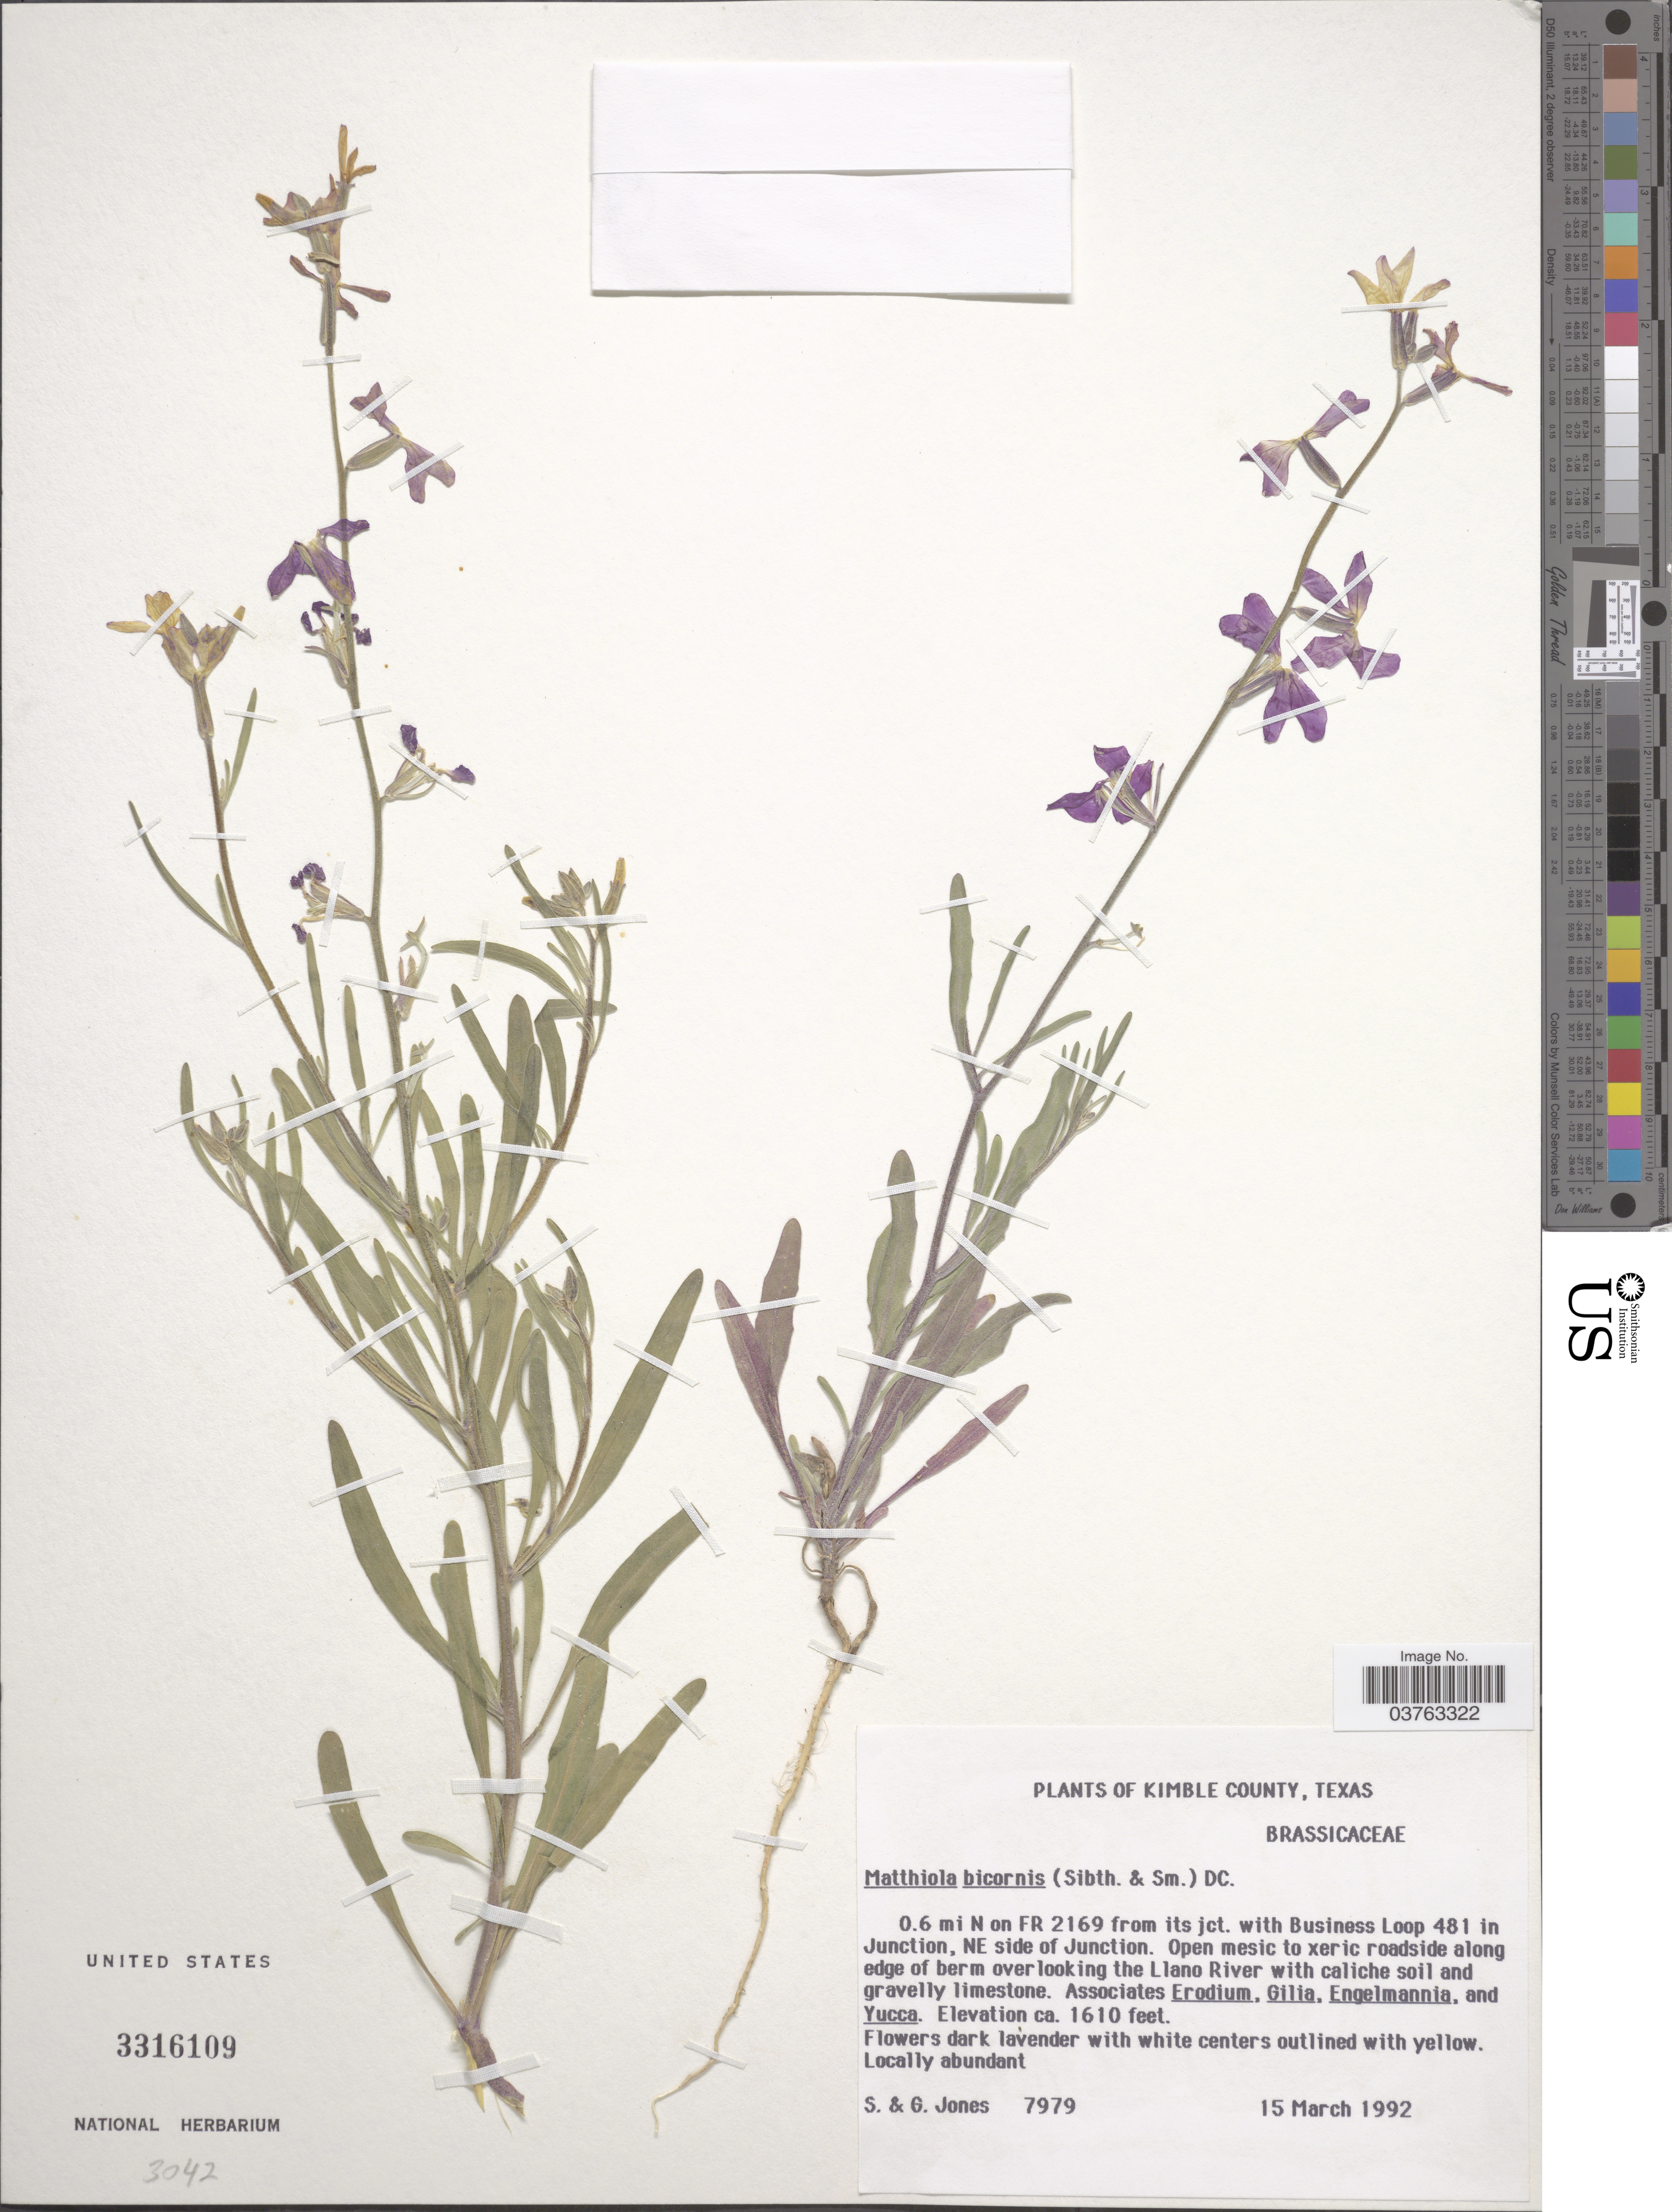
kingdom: Plantae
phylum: Tracheophyta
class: Magnoliopsida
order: Brassicales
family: Brassicaceae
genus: Matthiola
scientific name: Matthiola bicornis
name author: (Sm.) DC.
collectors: S. Jones & G. Jones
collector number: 7979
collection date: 1992-03-15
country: United States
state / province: Texas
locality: Kimble County. 0.6 mi N on FR 2169 from its jct. with Business Loop 481 in Junction, NE side of Junction. Open mesic to xeric roadside along edge of berm overlooking the Llano River with caliche soil and gravelly limestone.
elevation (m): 491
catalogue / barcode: US 3316109